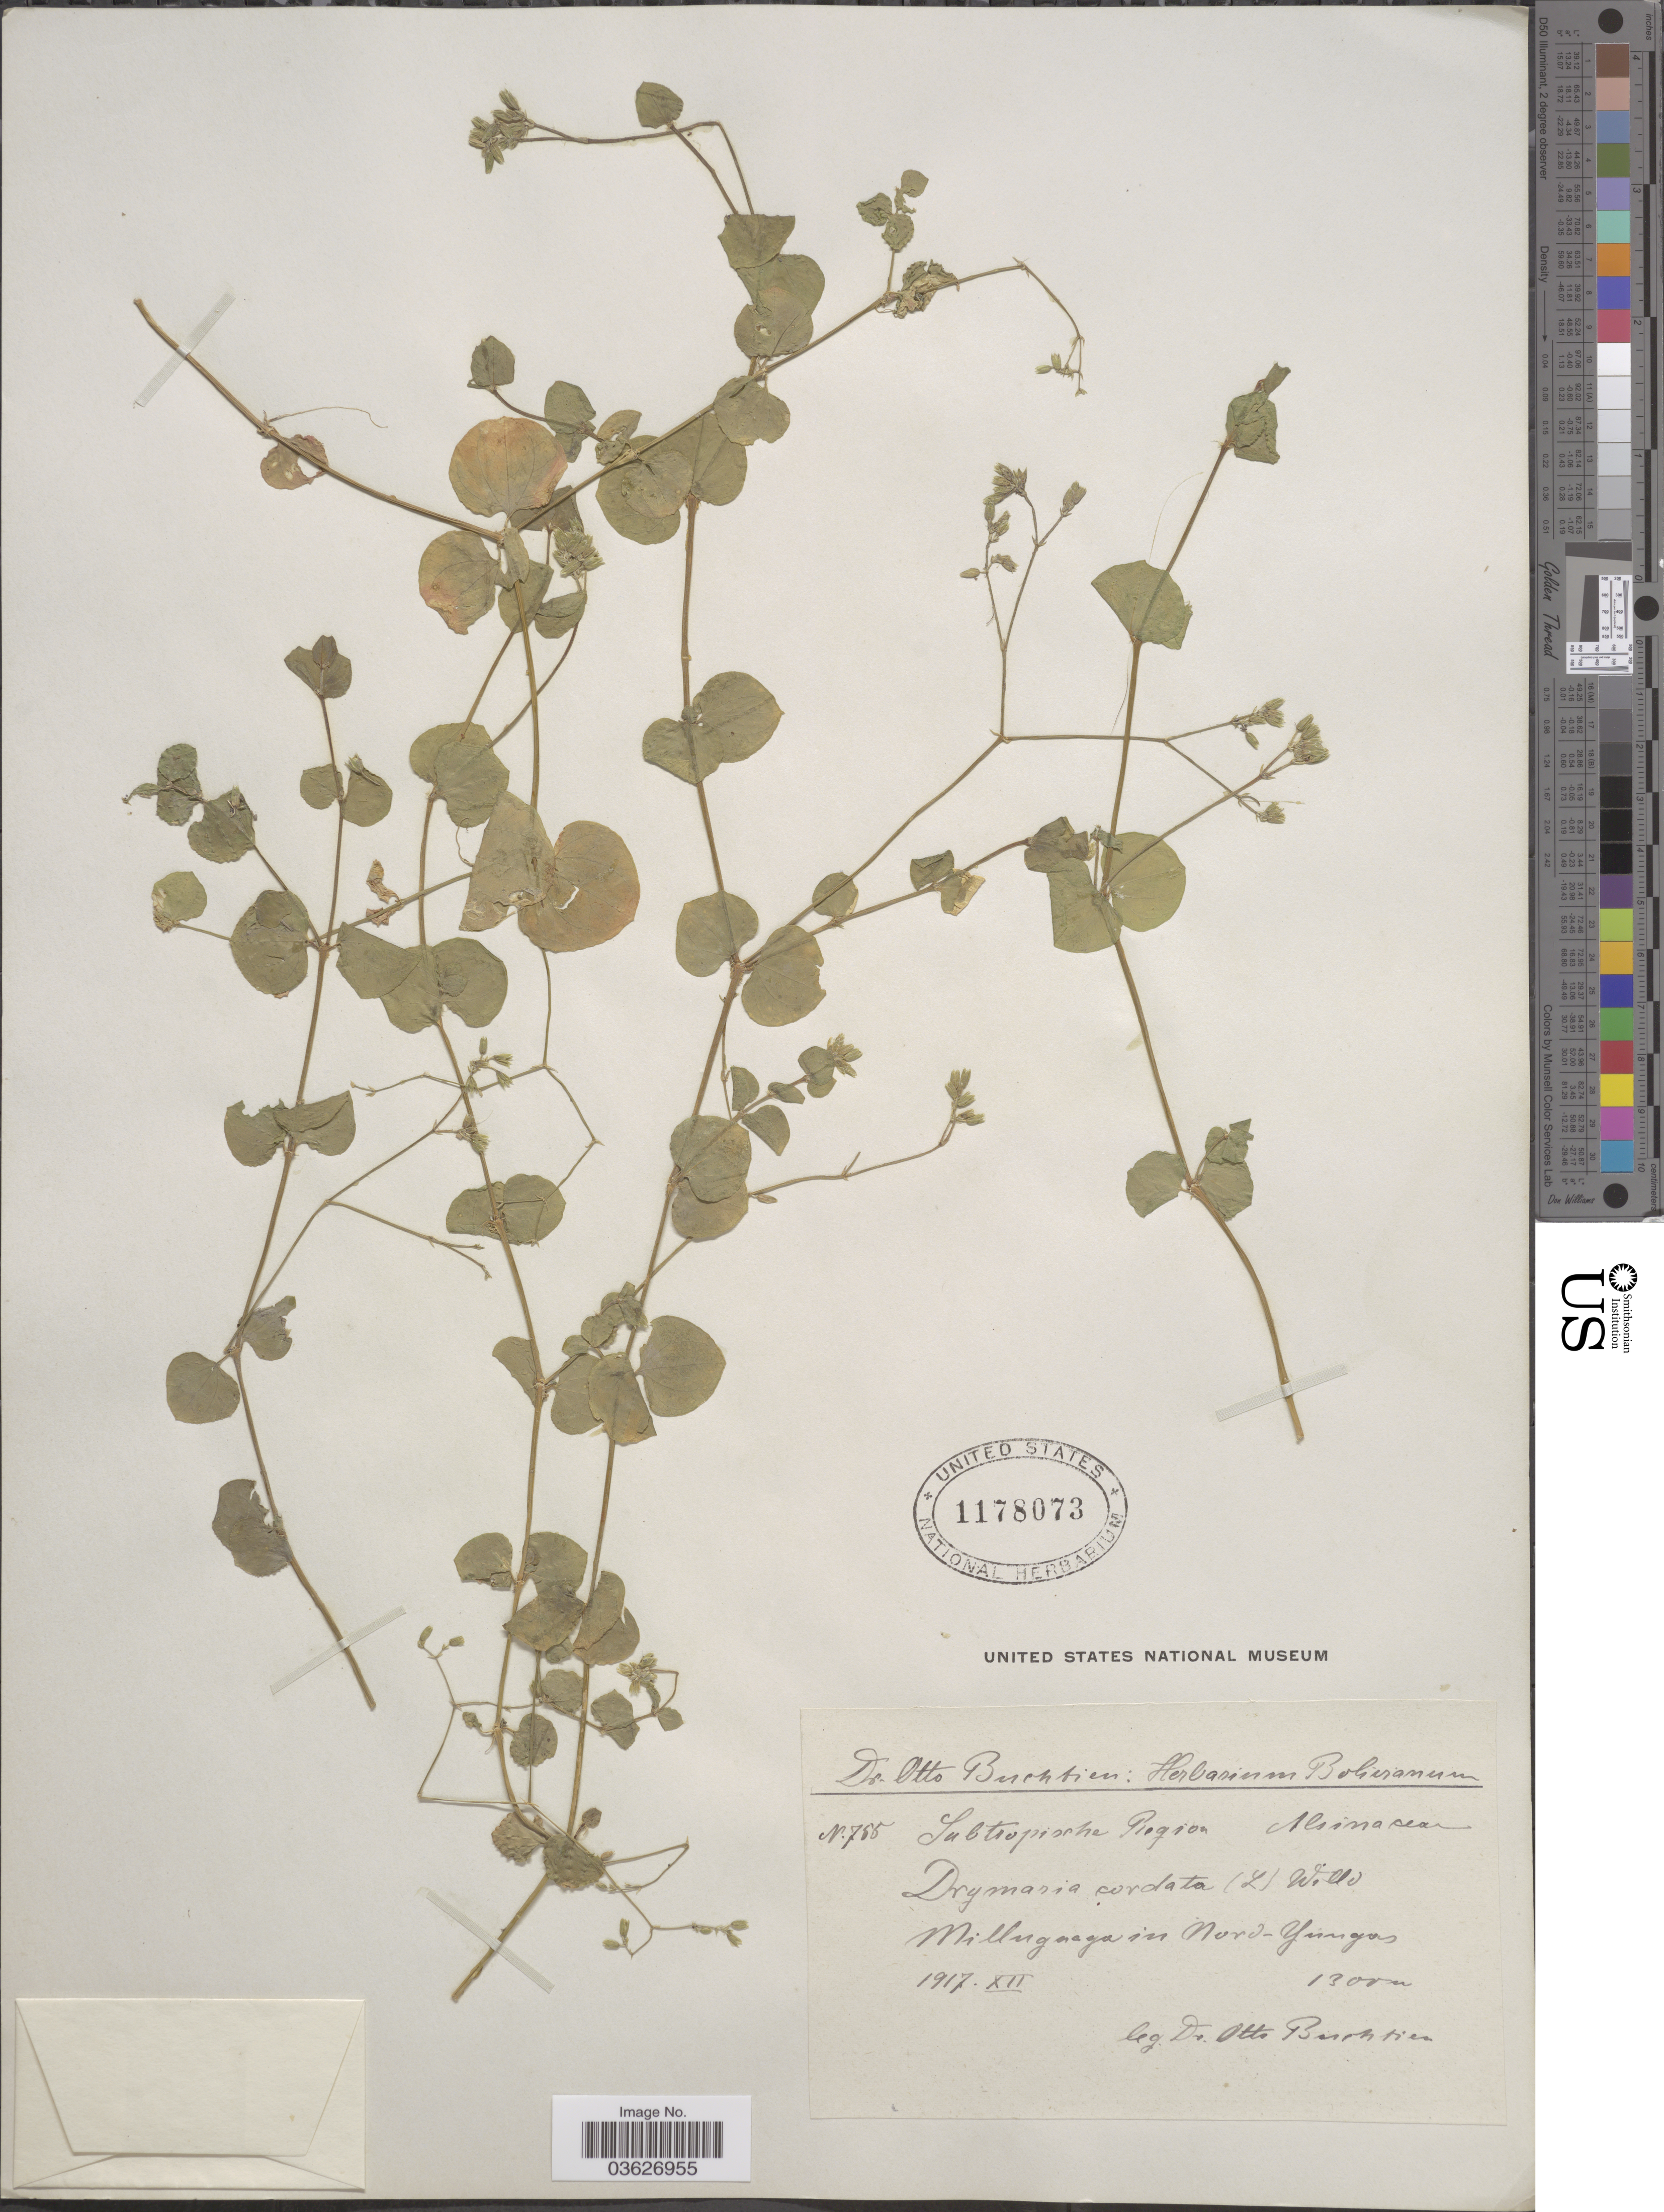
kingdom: Plantae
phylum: Tracheophyta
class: Magnoliopsida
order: Caryophyllales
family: Caryophyllaceae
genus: Drymaria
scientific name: Drymaria cordata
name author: (L.) Willd. ex Schult.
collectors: O. Buchtien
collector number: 755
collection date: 1917-12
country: Bolivia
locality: Subtropische Region. Milluguaya in Nord-Yungas.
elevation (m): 1300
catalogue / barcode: US 1178073